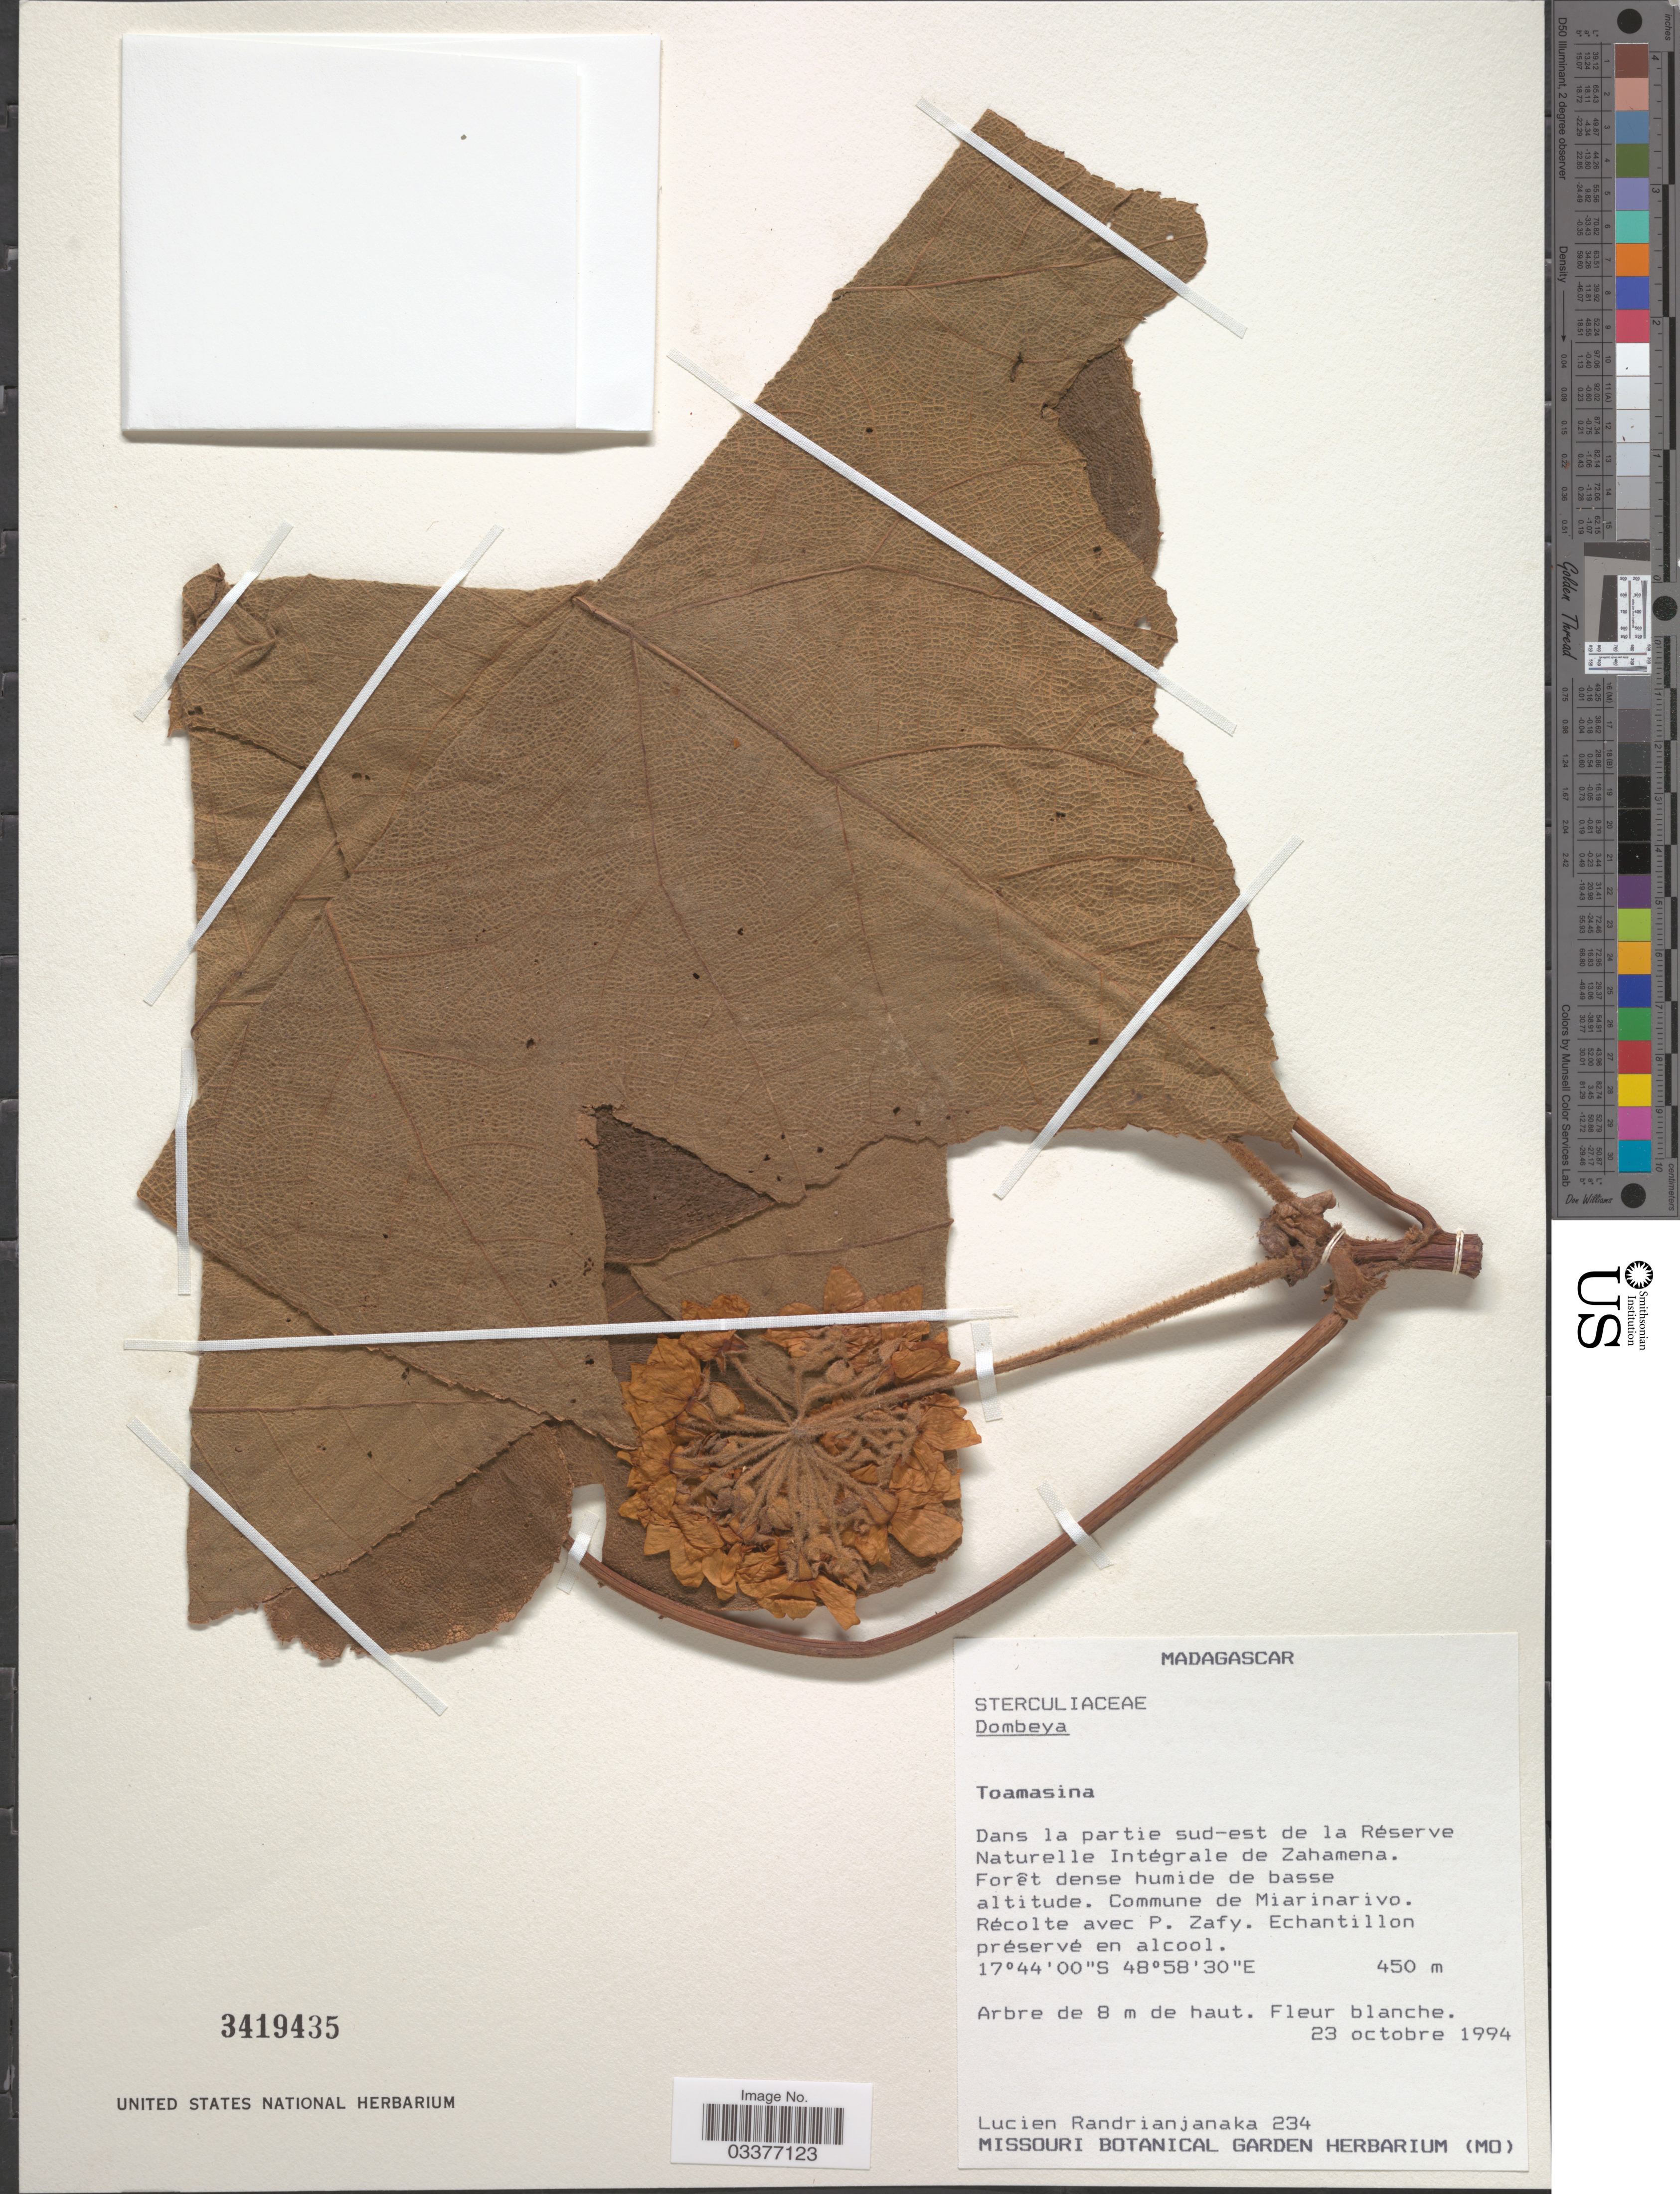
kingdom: Plantae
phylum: Tracheophyta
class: Magnoliopsida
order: Malvales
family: Malvaceae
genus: Dombeya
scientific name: Dombeya acerifolia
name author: (L.) Gaertn.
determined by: Jourdain-Fievet, L.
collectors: L. Randrianjanaka & P. Zafy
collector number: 234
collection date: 1994-10-23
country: Madagascar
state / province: Analanjirofo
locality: Dans la partie sud-est de la Réserve Naturelle Intégrale de Zahamena. Commune de Miarinarivo.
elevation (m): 450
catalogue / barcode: US 3419435